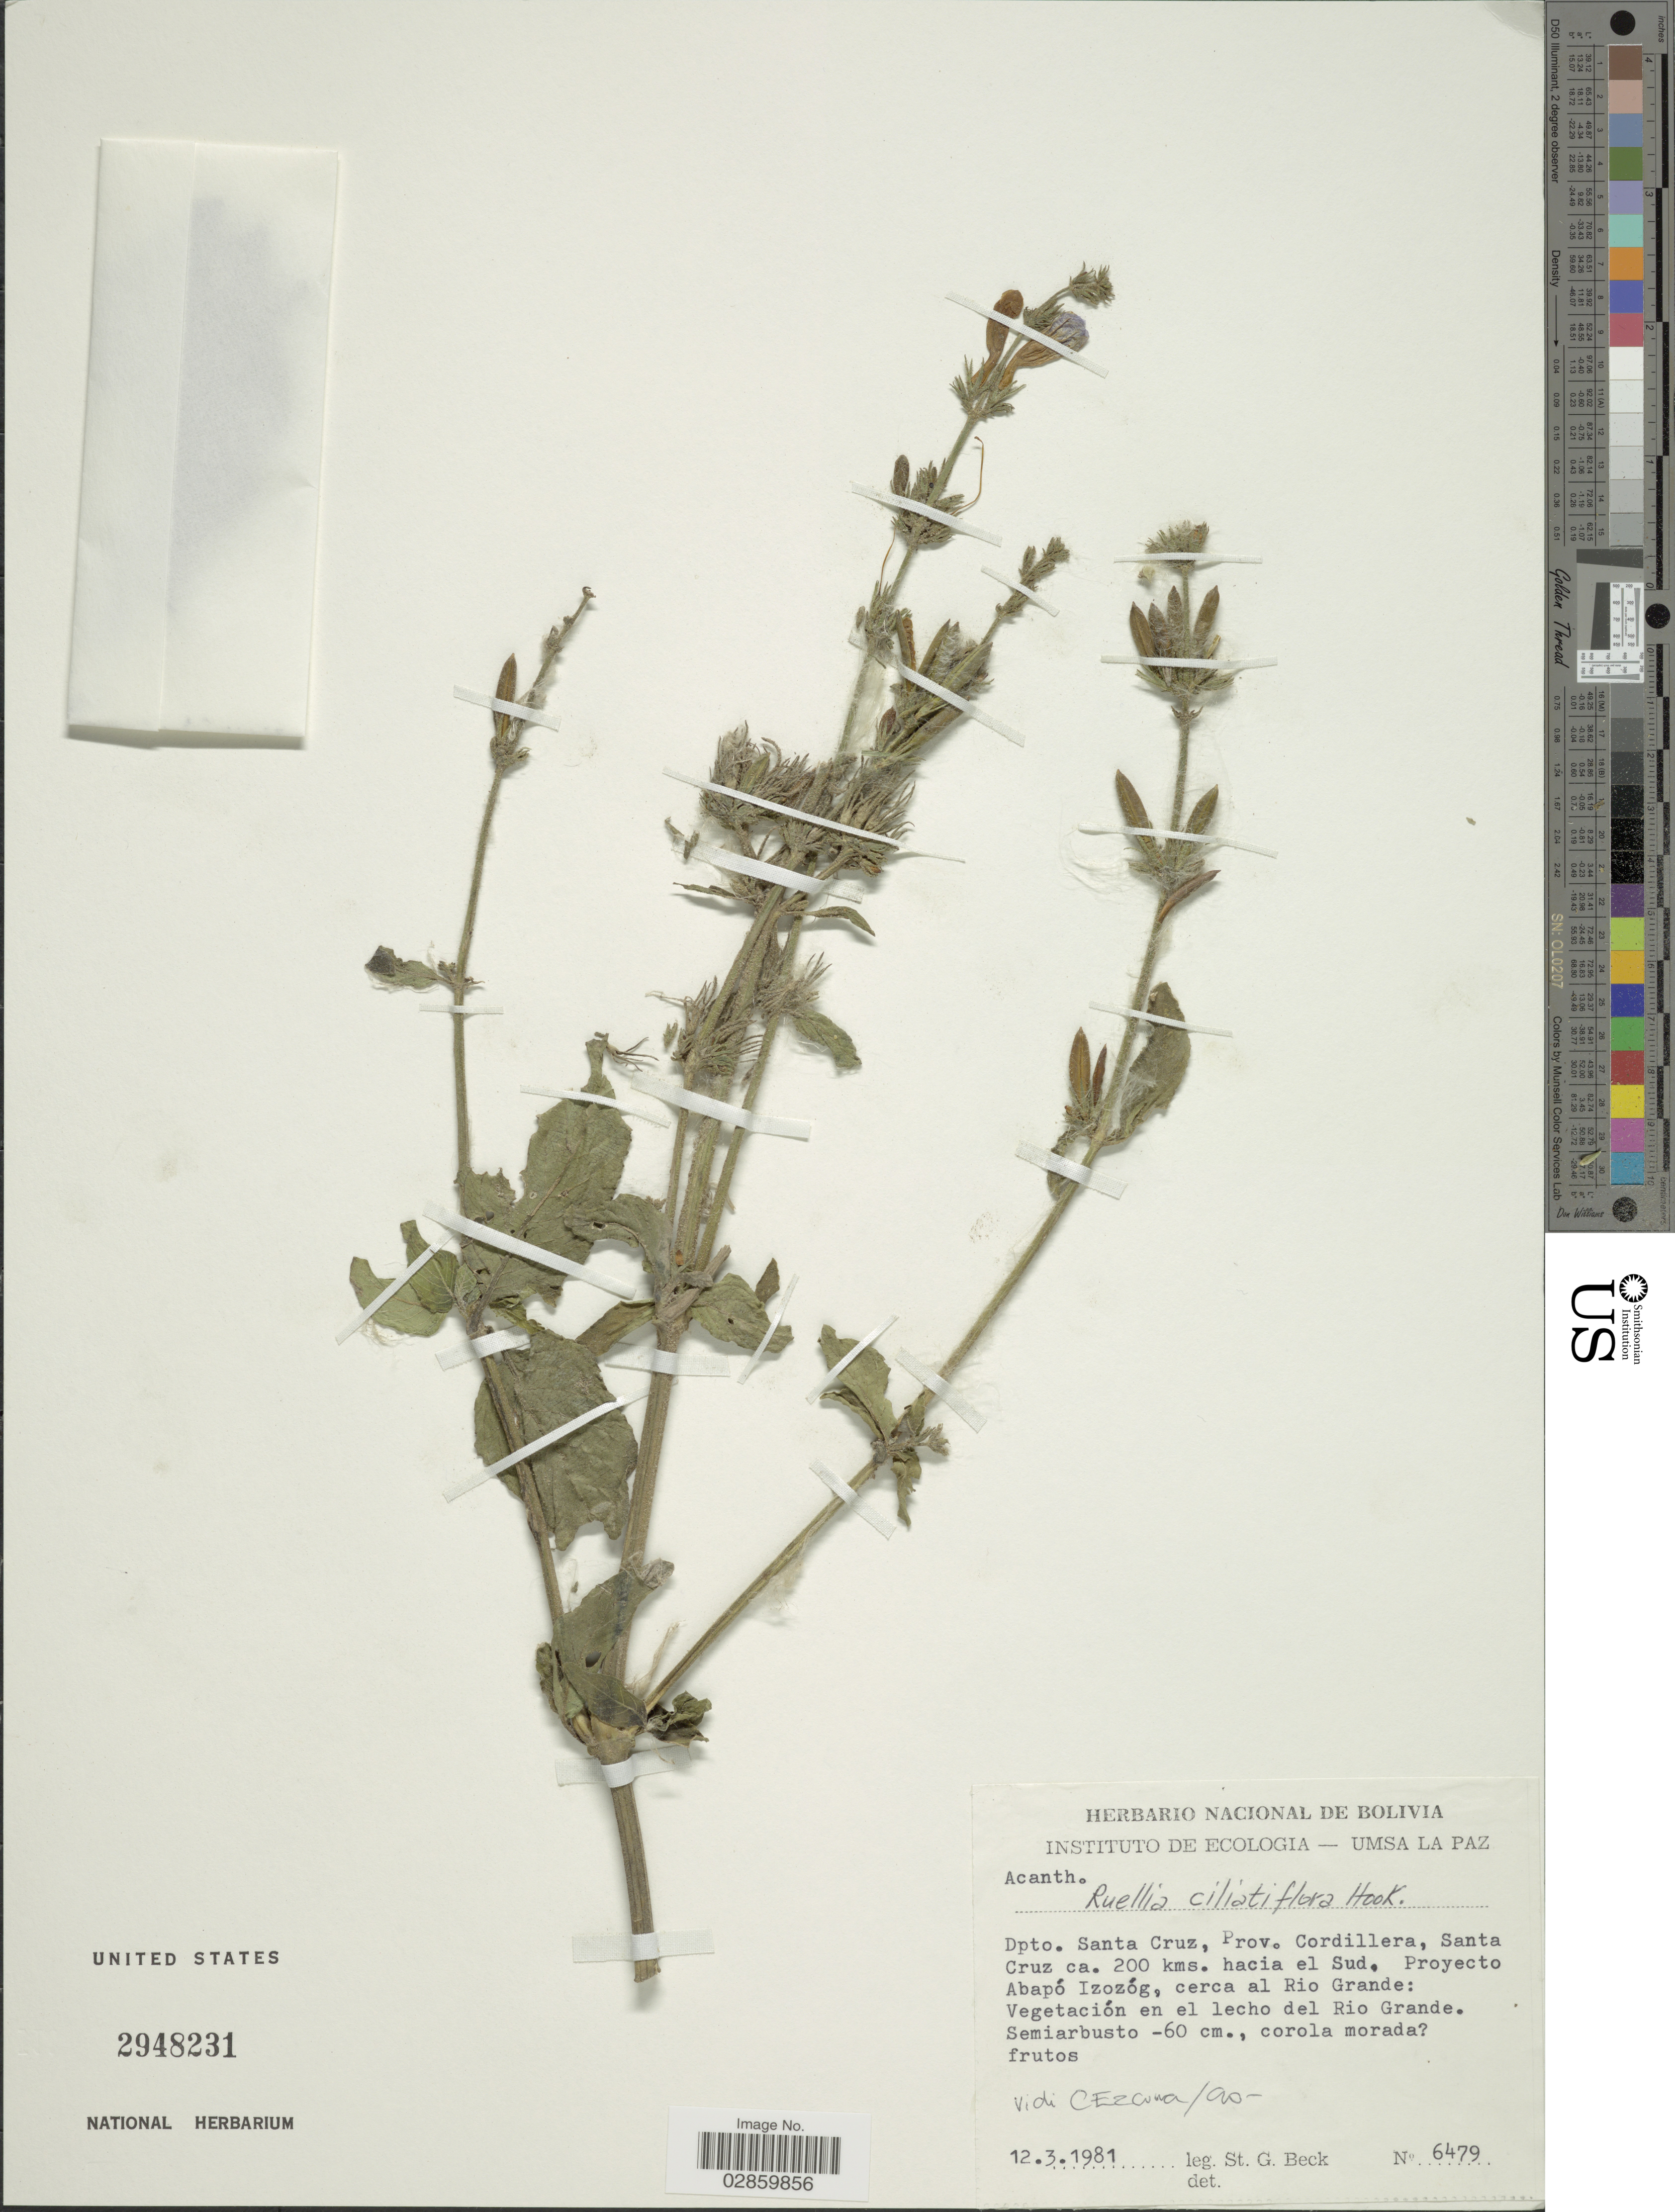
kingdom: Plantae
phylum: Tracheophyta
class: Magnoliopsida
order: Lamiales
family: Acanthaceae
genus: Ruellia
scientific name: Ruellia ciliatiflora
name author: Hook.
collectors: S. G. Beck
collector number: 6479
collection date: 1981-03-12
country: Bolivia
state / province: Santa Cruz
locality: Dpto. Santa Cruz, Prov. Cordillera, Santa Cruz ca. 200 kms. hacia el Sud. Proyecto Abapó Izozóg, cerca al Rio Grande: Vegetación en el lecho del Rio Grande.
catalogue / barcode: US 2948231